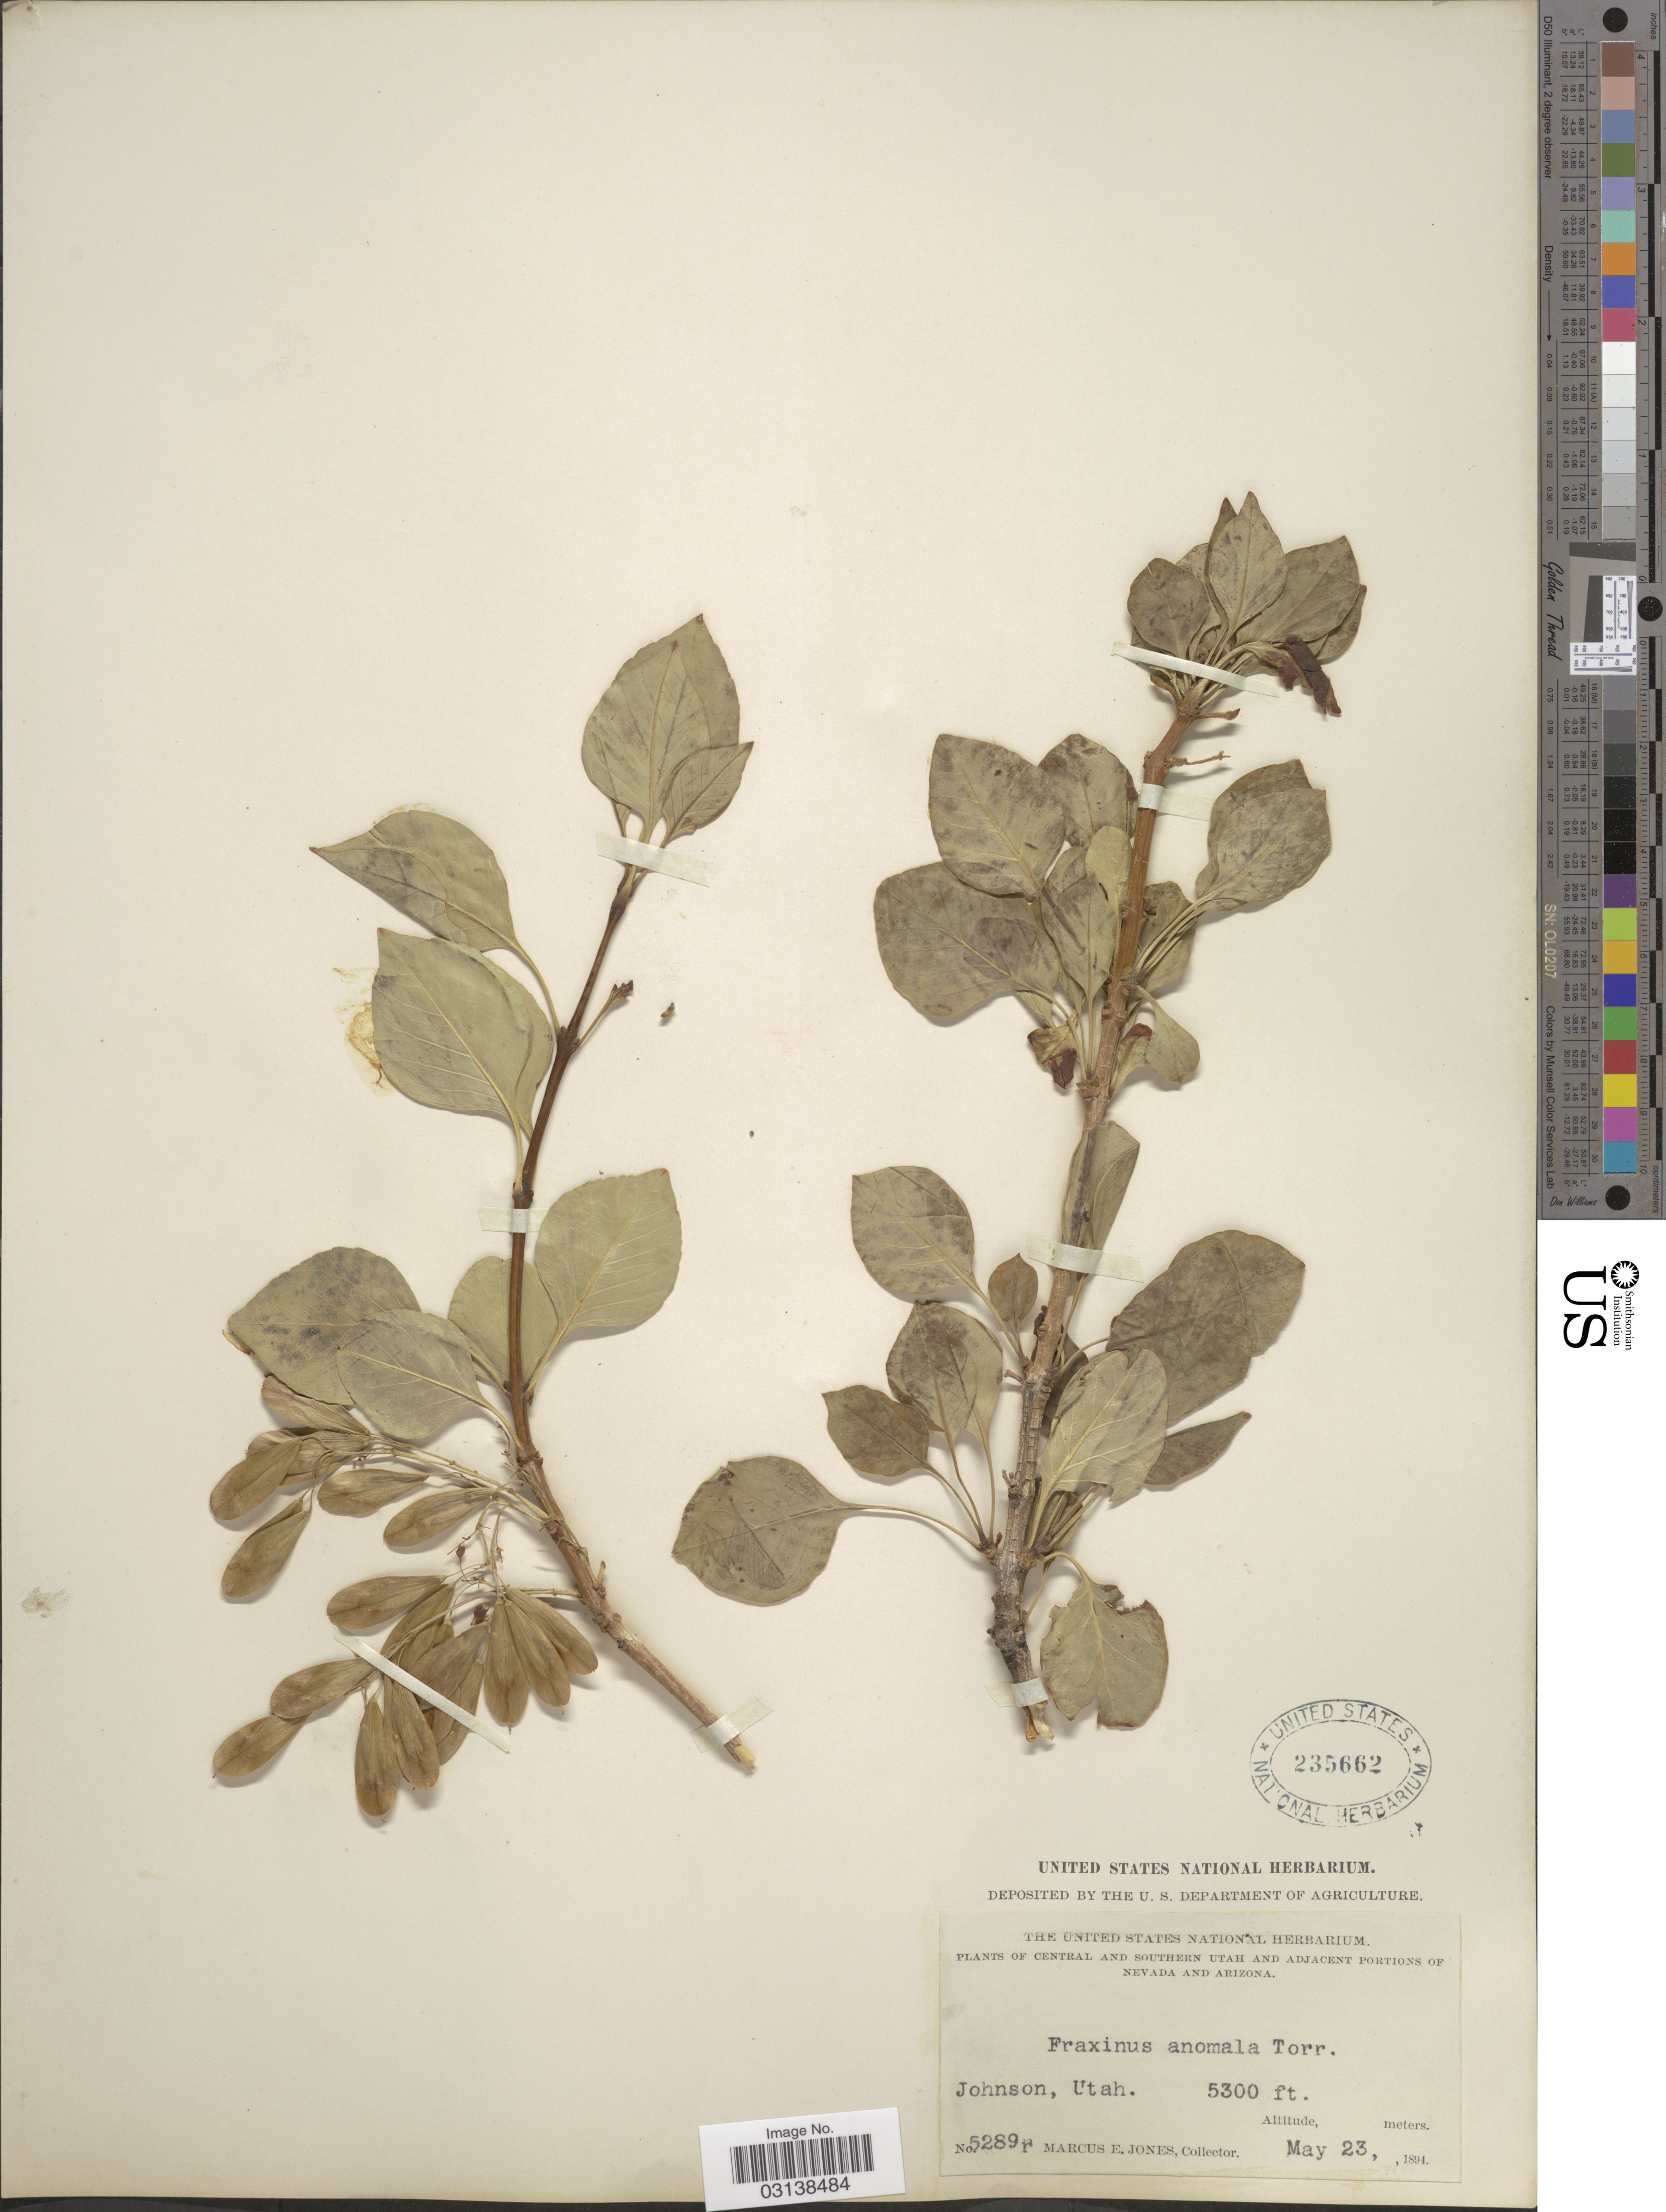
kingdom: Plantae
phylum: Tracheophyta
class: Magnoliopsida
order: Lamiales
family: Oleaceae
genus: Fraxinus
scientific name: Fraxinus anomala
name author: Torr. ex S. Watson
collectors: M. E. Jones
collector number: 5289r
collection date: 1894-05-23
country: United States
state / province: Utah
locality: Central and Southern Utah, Johnson.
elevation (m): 1615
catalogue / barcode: US 235662